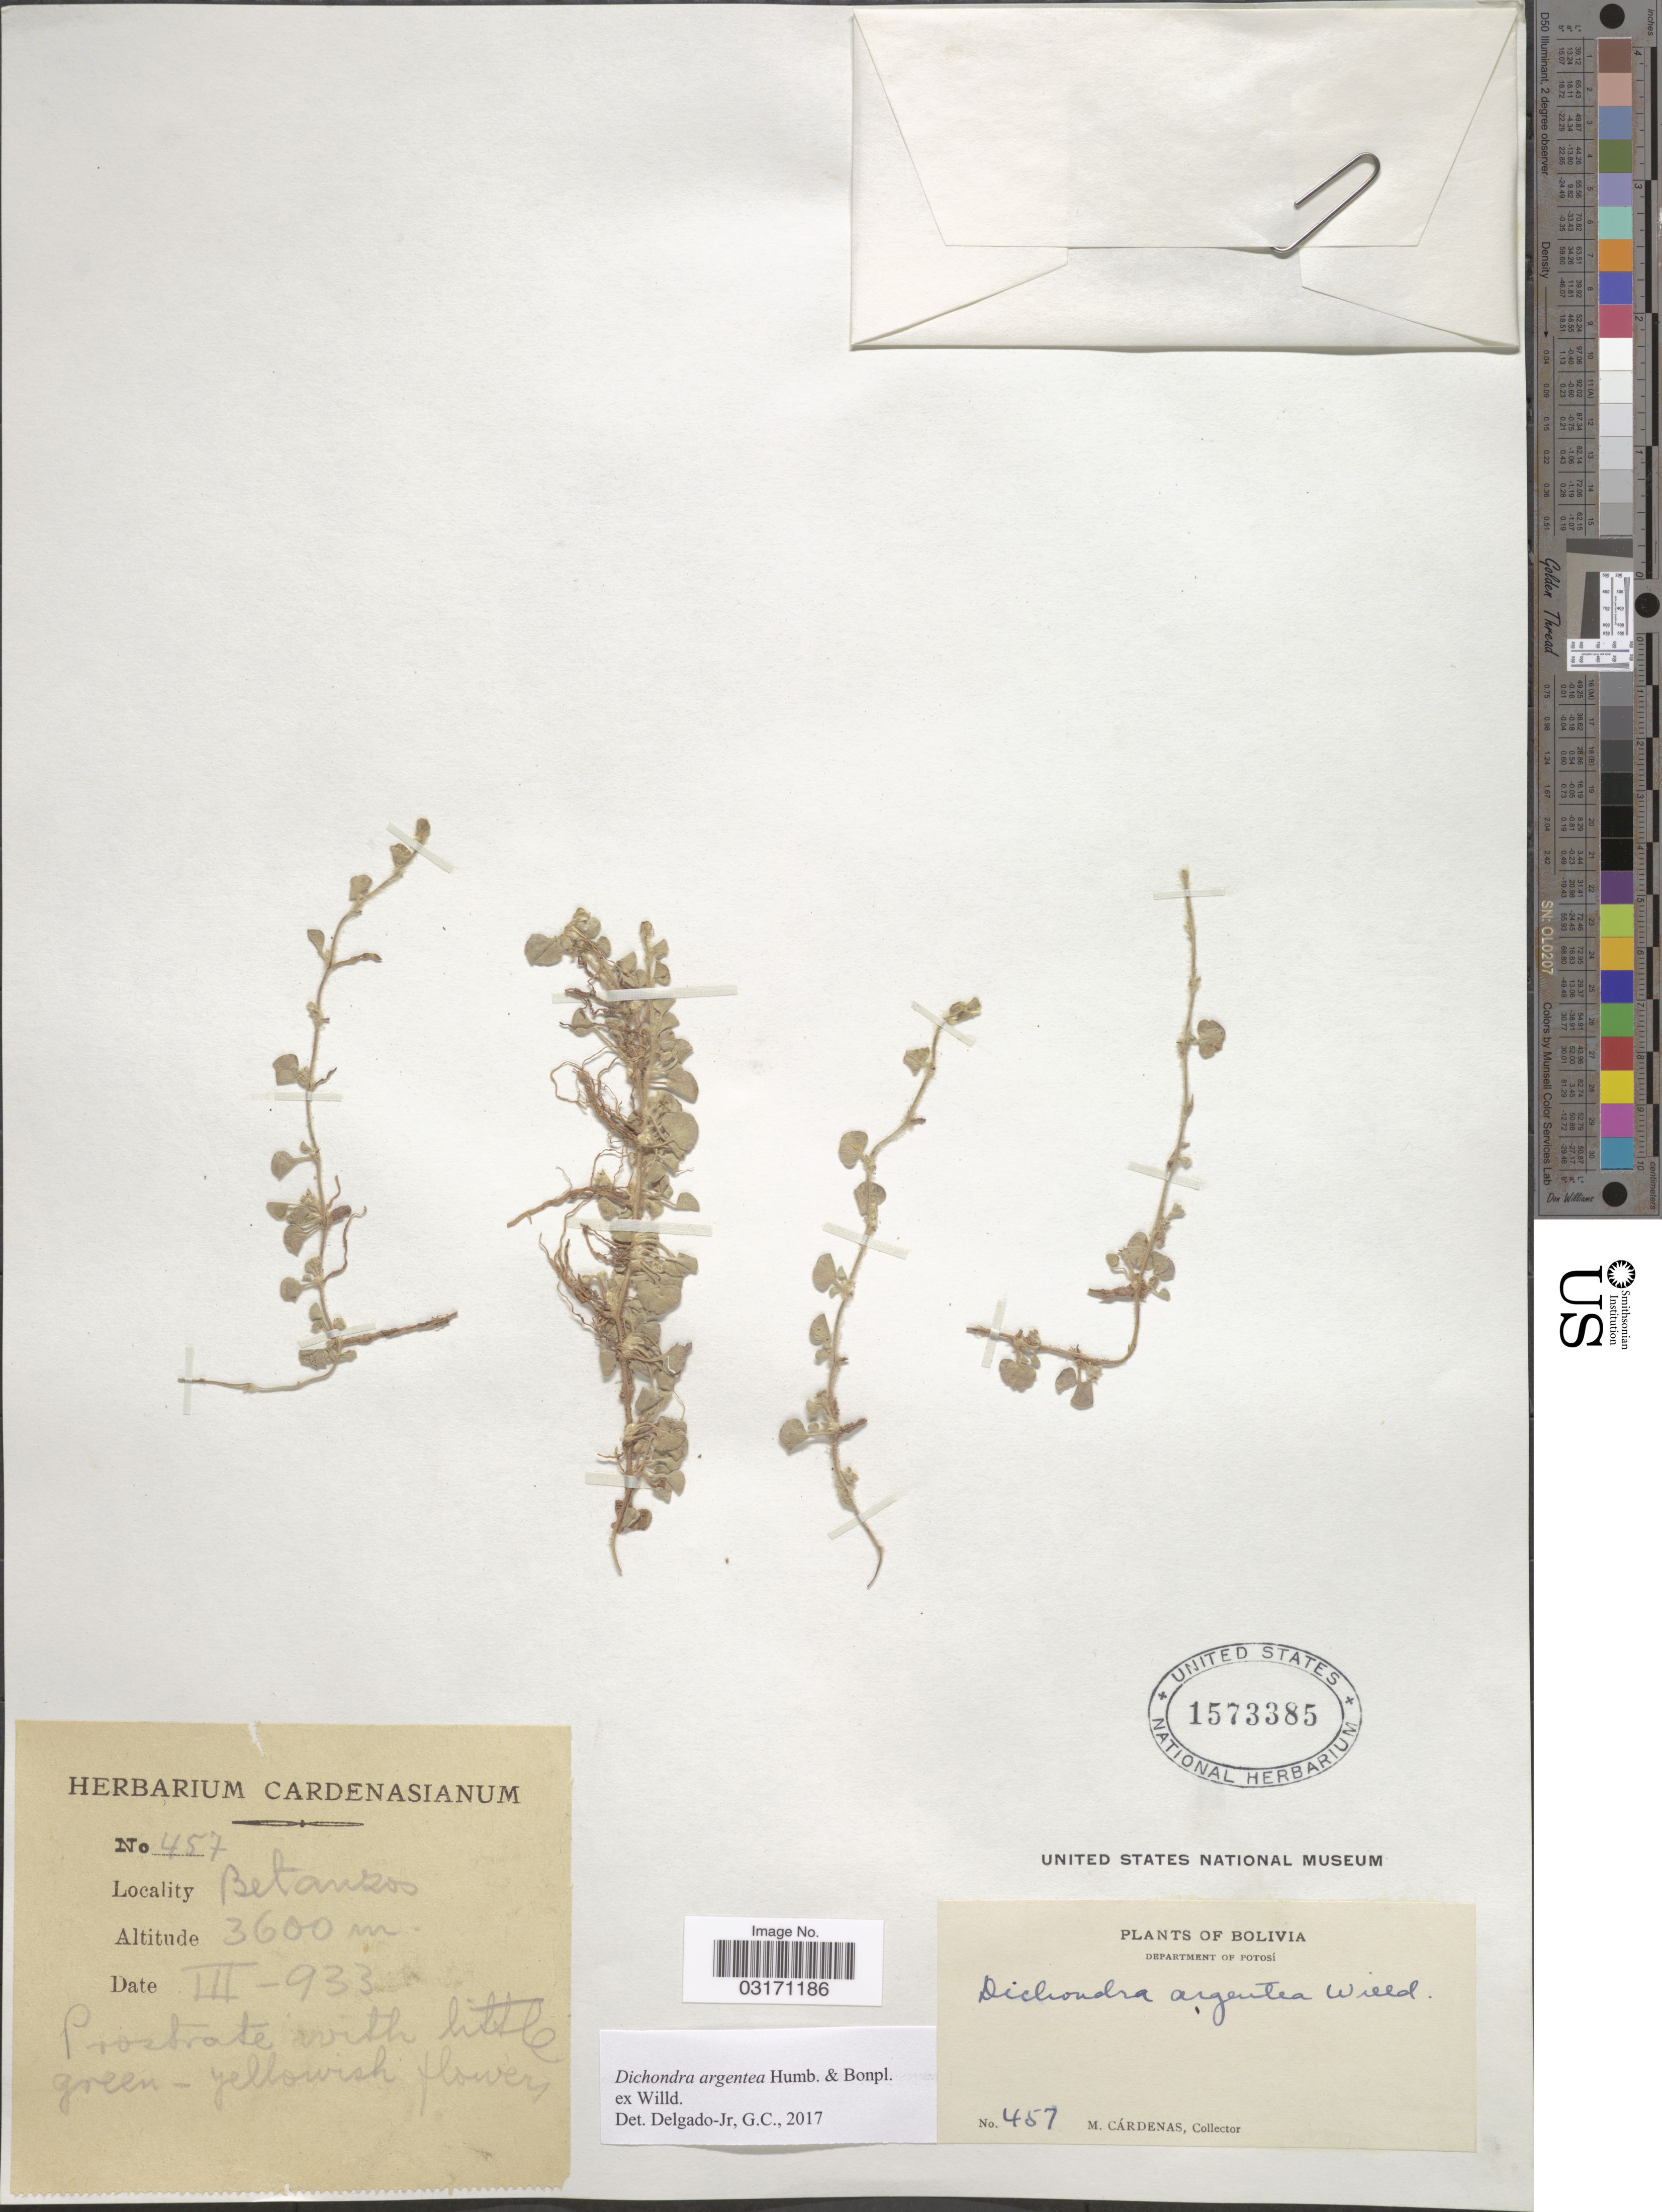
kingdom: Plantae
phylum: Tracheophyta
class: Magnoliopsida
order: Solanales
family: Convolvulaceae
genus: Dichondra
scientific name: Dichondra argentea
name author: Humb. & Bonpl. ex Willd.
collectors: M. Cárdenas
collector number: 457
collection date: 1933-03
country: Bolivia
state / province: Potosi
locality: Department of Potosí. Betanzos.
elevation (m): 3600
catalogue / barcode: US 1573385